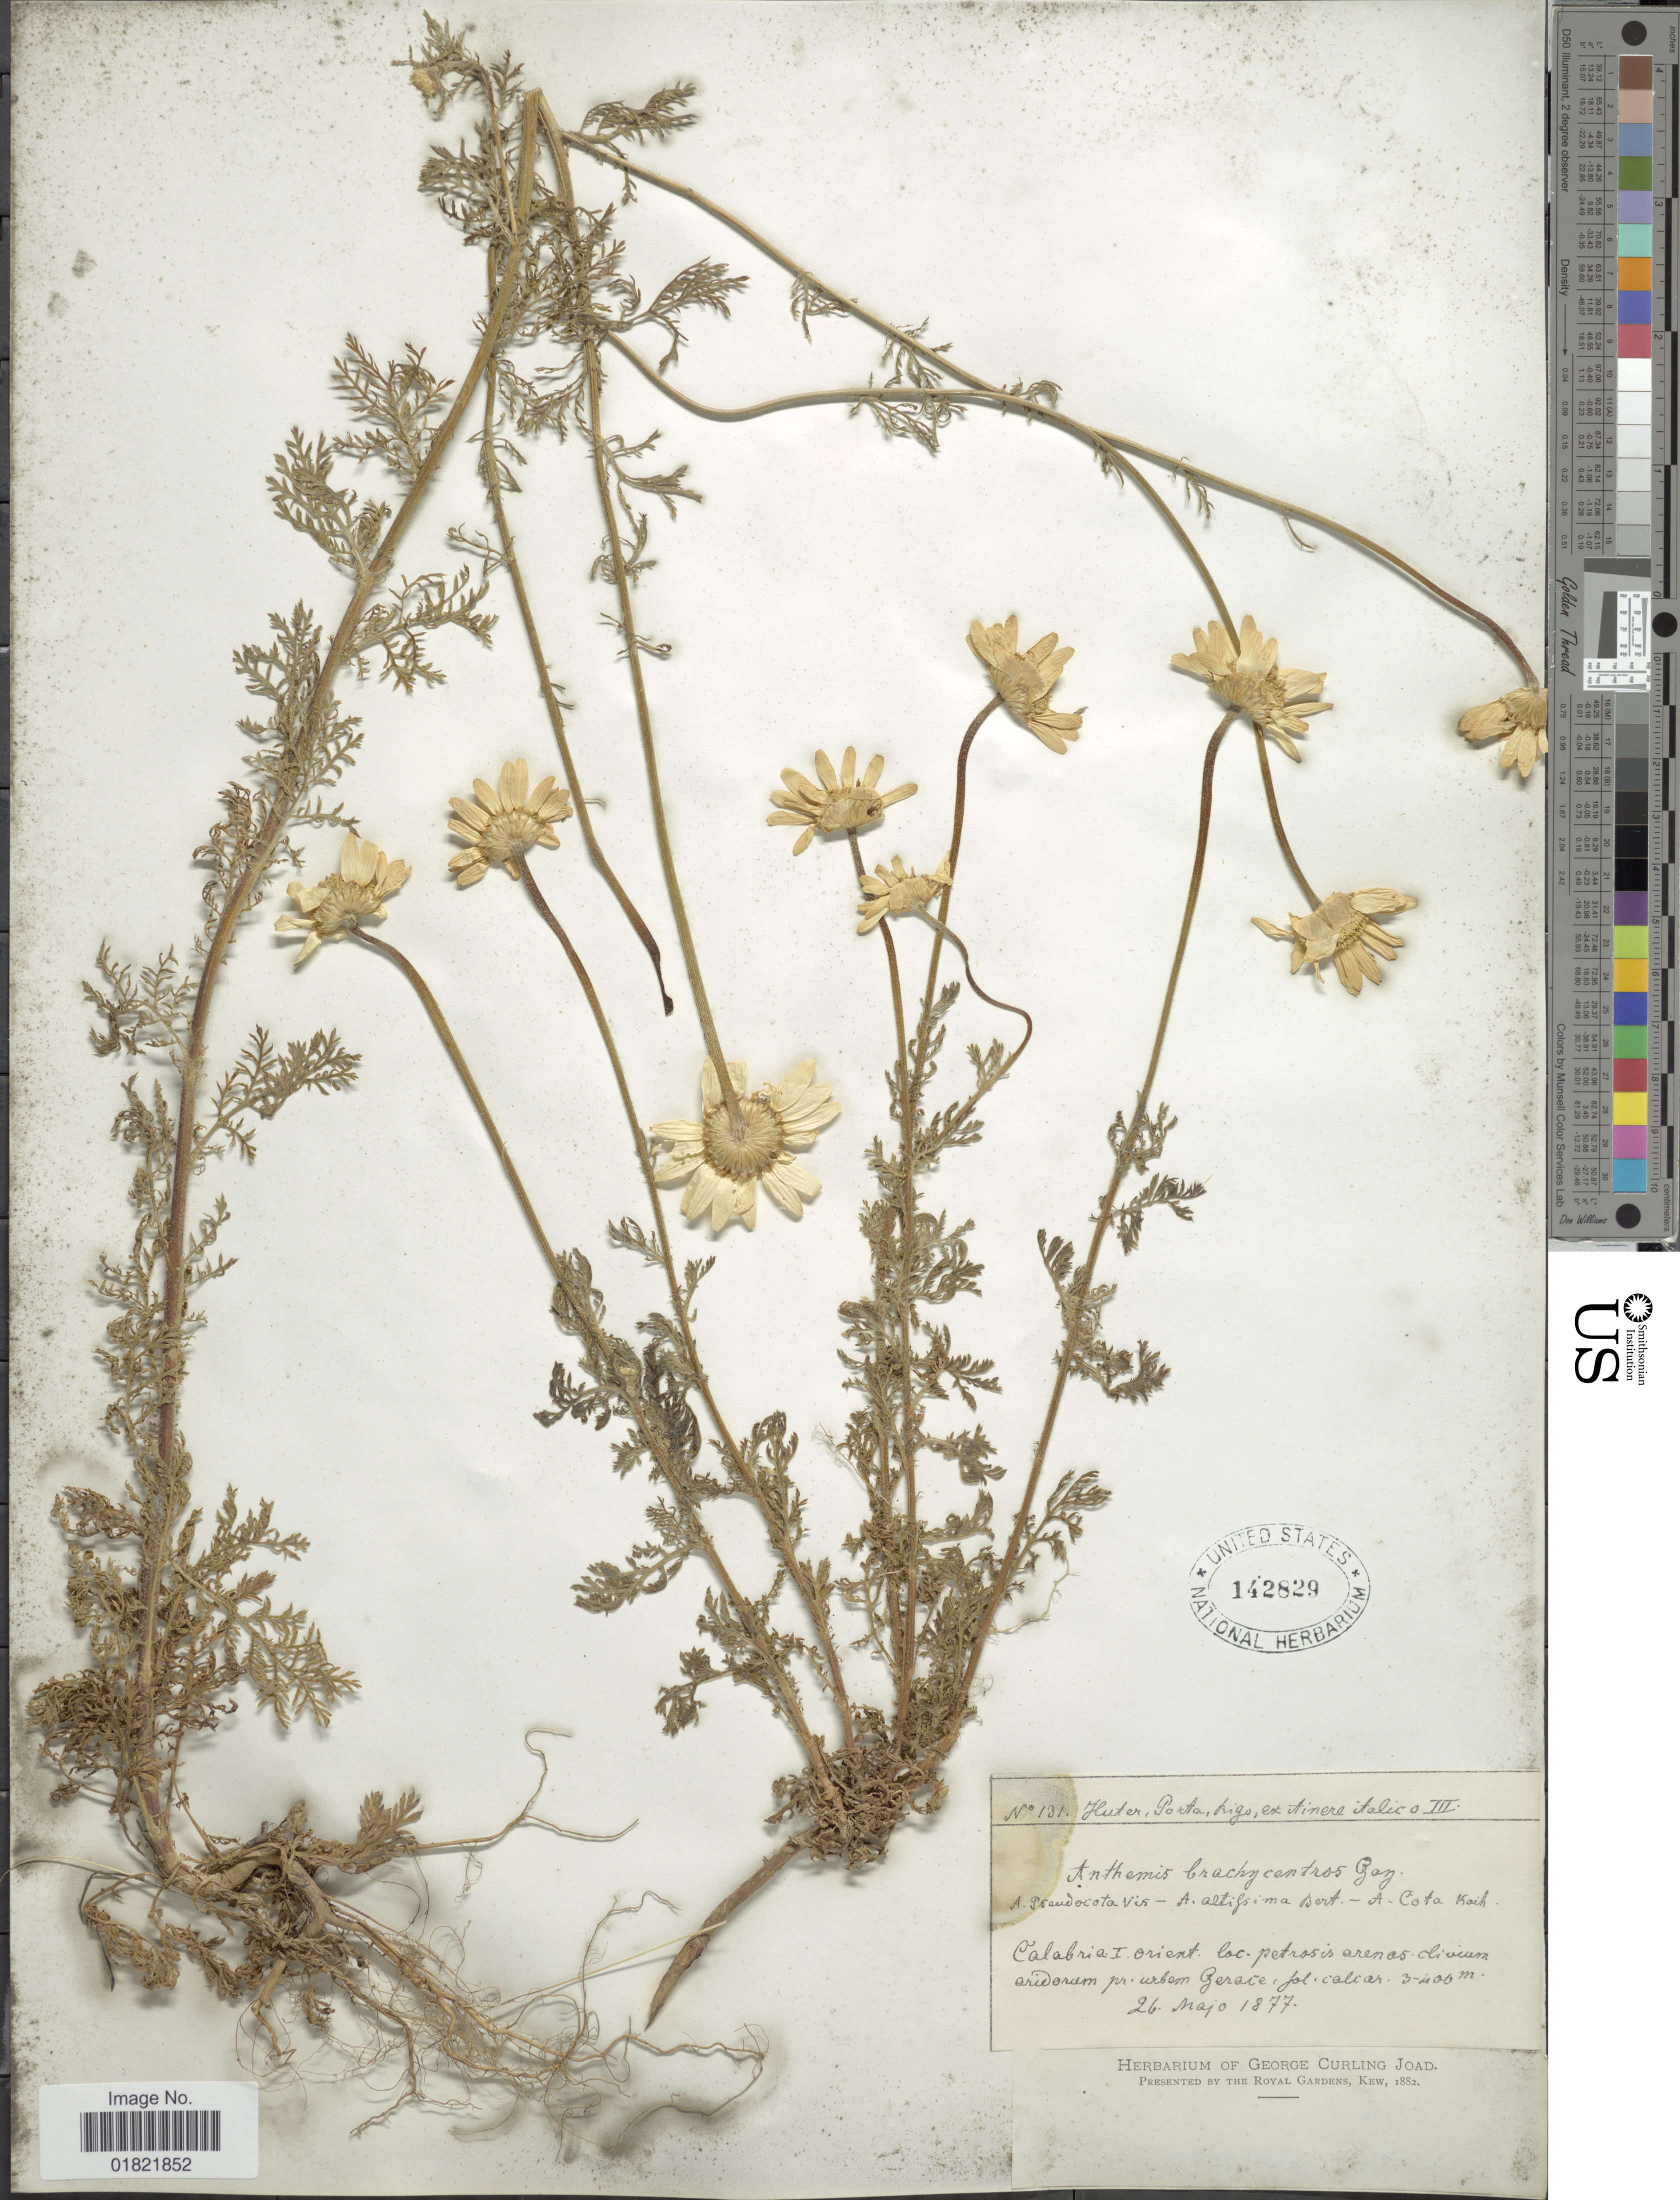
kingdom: Plantae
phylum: Tracheophyta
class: Magnoliopsida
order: Asterales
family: Asteraceae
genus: Anthemis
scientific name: Anthemis brachycentros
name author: J. Gay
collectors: -. Huter, P. Porta & -- Rigo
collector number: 131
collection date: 1877-05-26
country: Italy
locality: Calbaria I Orient. loc. petrosis arenos olivium aridorum pr. urbem Gerace. jol calcar [interpreted]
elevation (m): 300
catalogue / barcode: US 142829